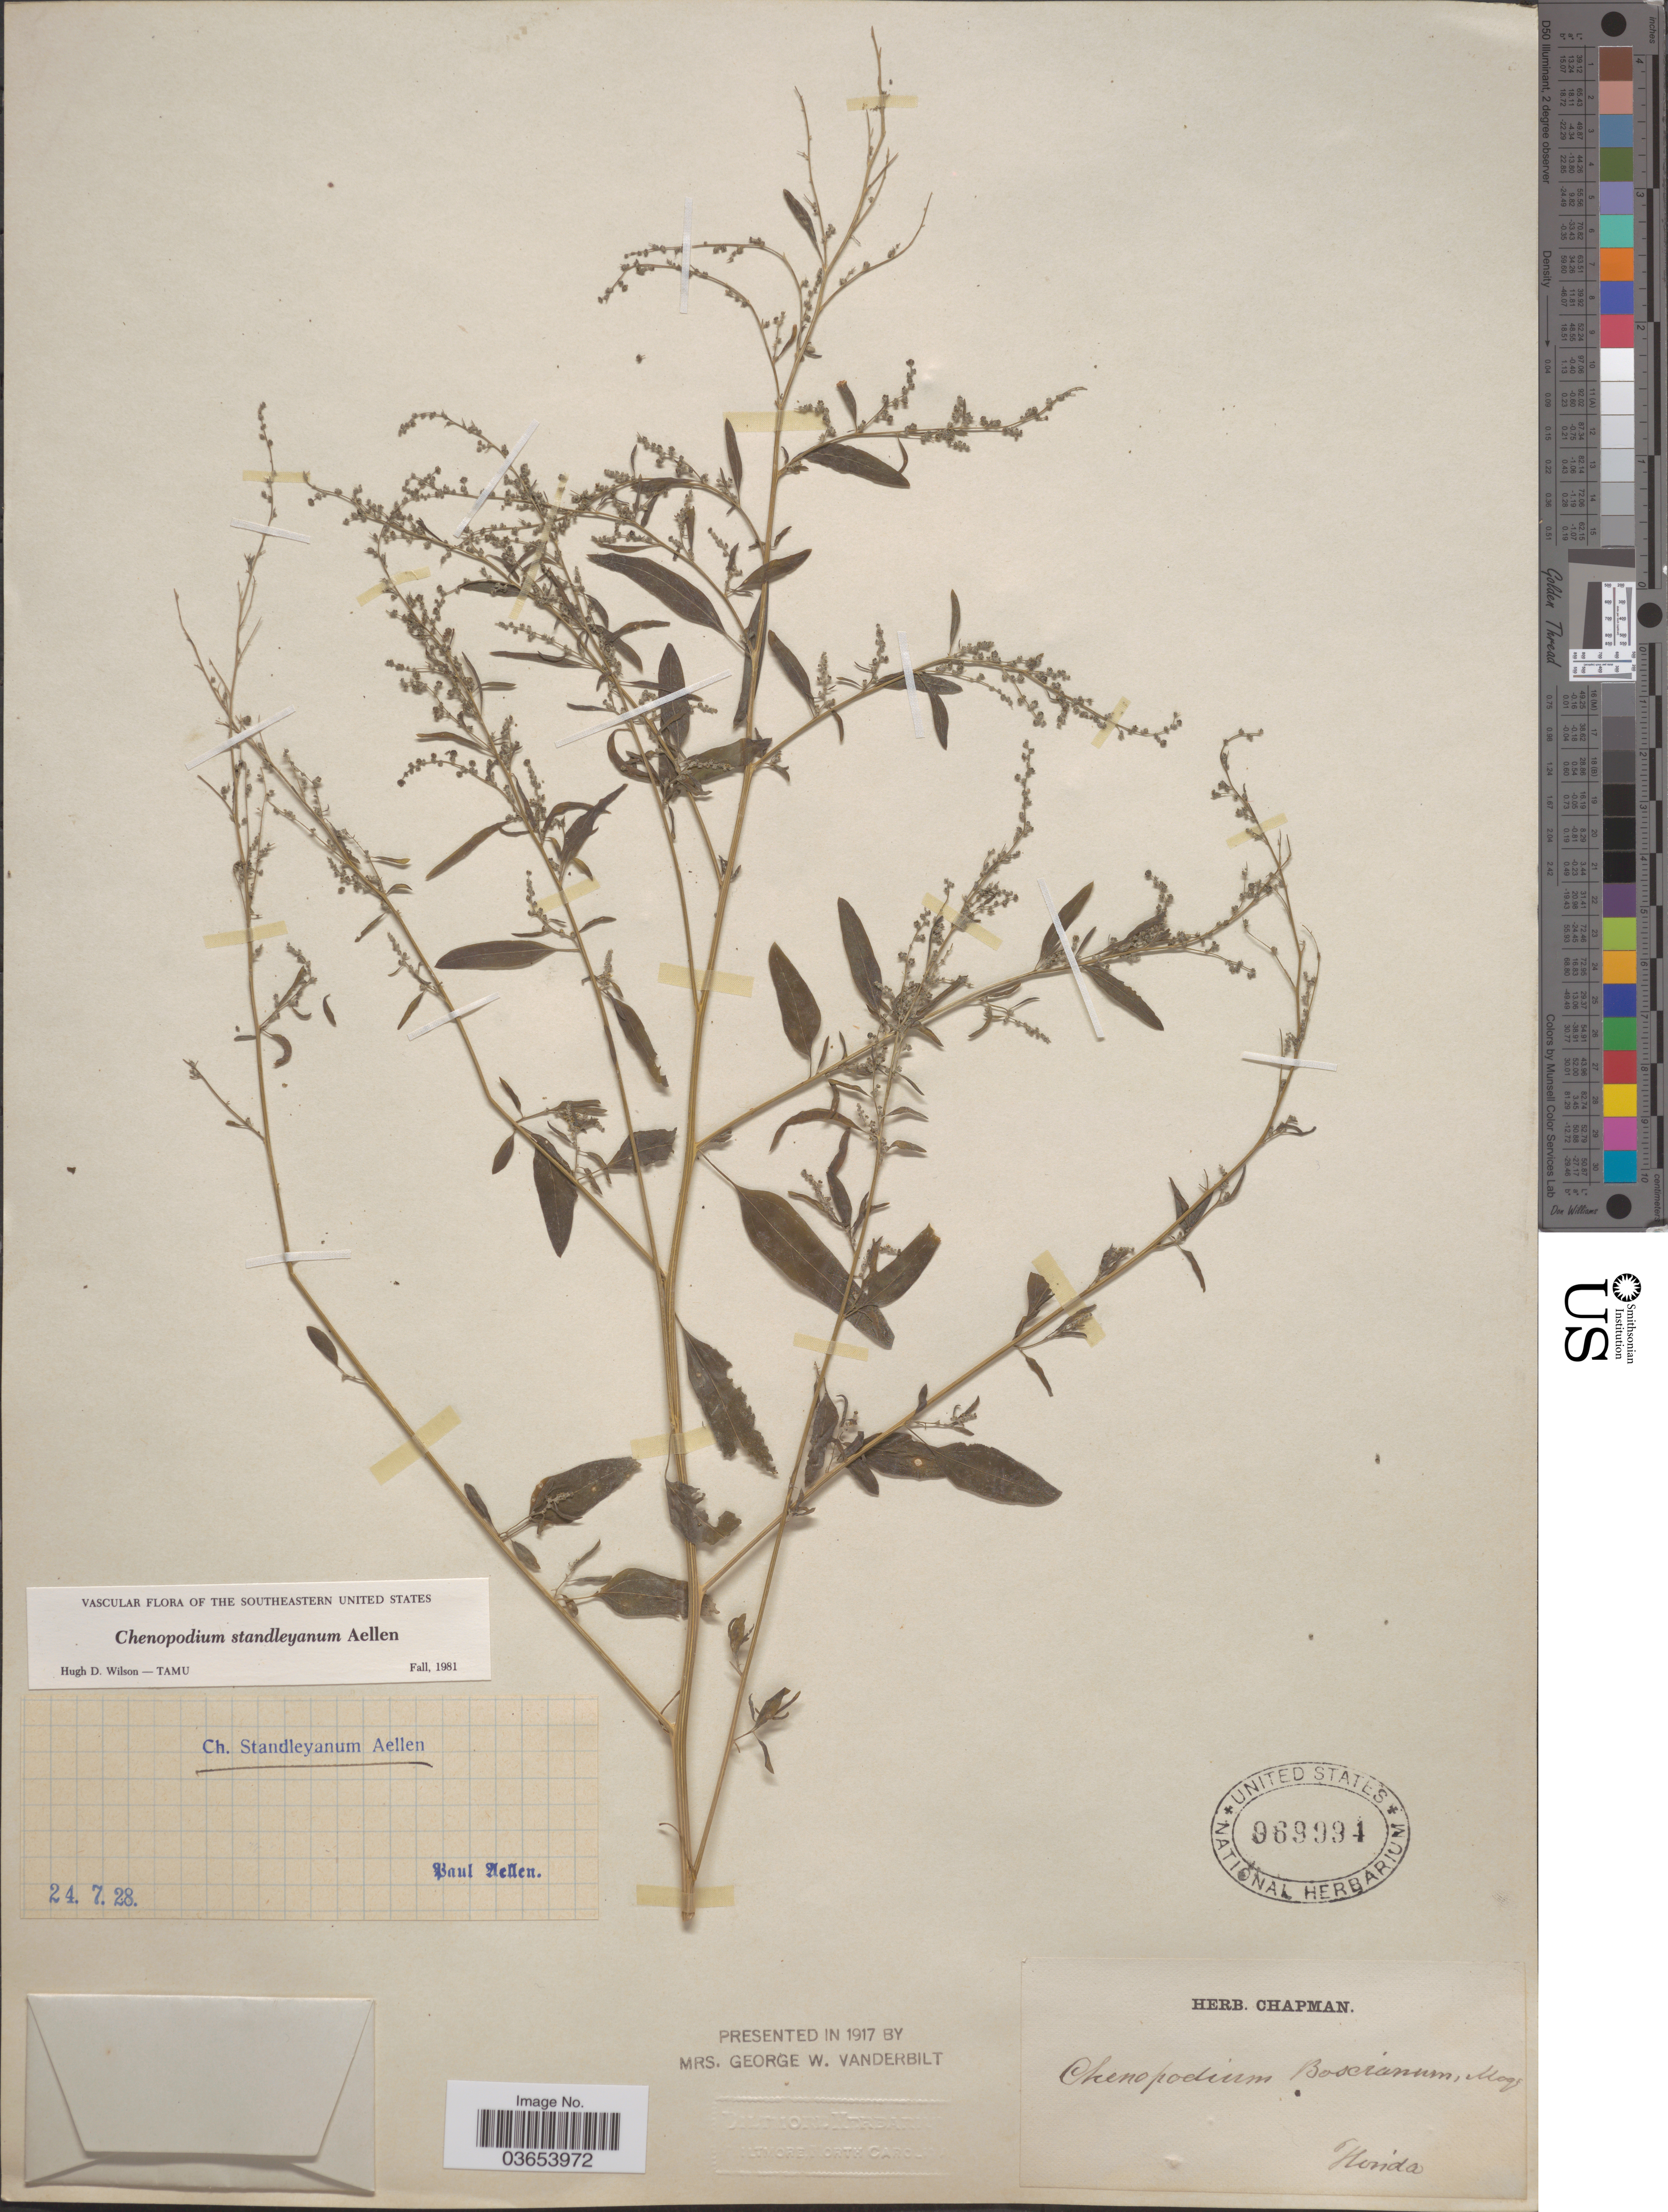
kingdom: Plantae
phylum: Tracheophyta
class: Magnoliopsida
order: Caryophyllales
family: Amaranthaceae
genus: Chenopodium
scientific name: Chenopodium standleyanum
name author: Aellen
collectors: ex herb. Chapman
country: United States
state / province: Florida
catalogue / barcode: US 969994